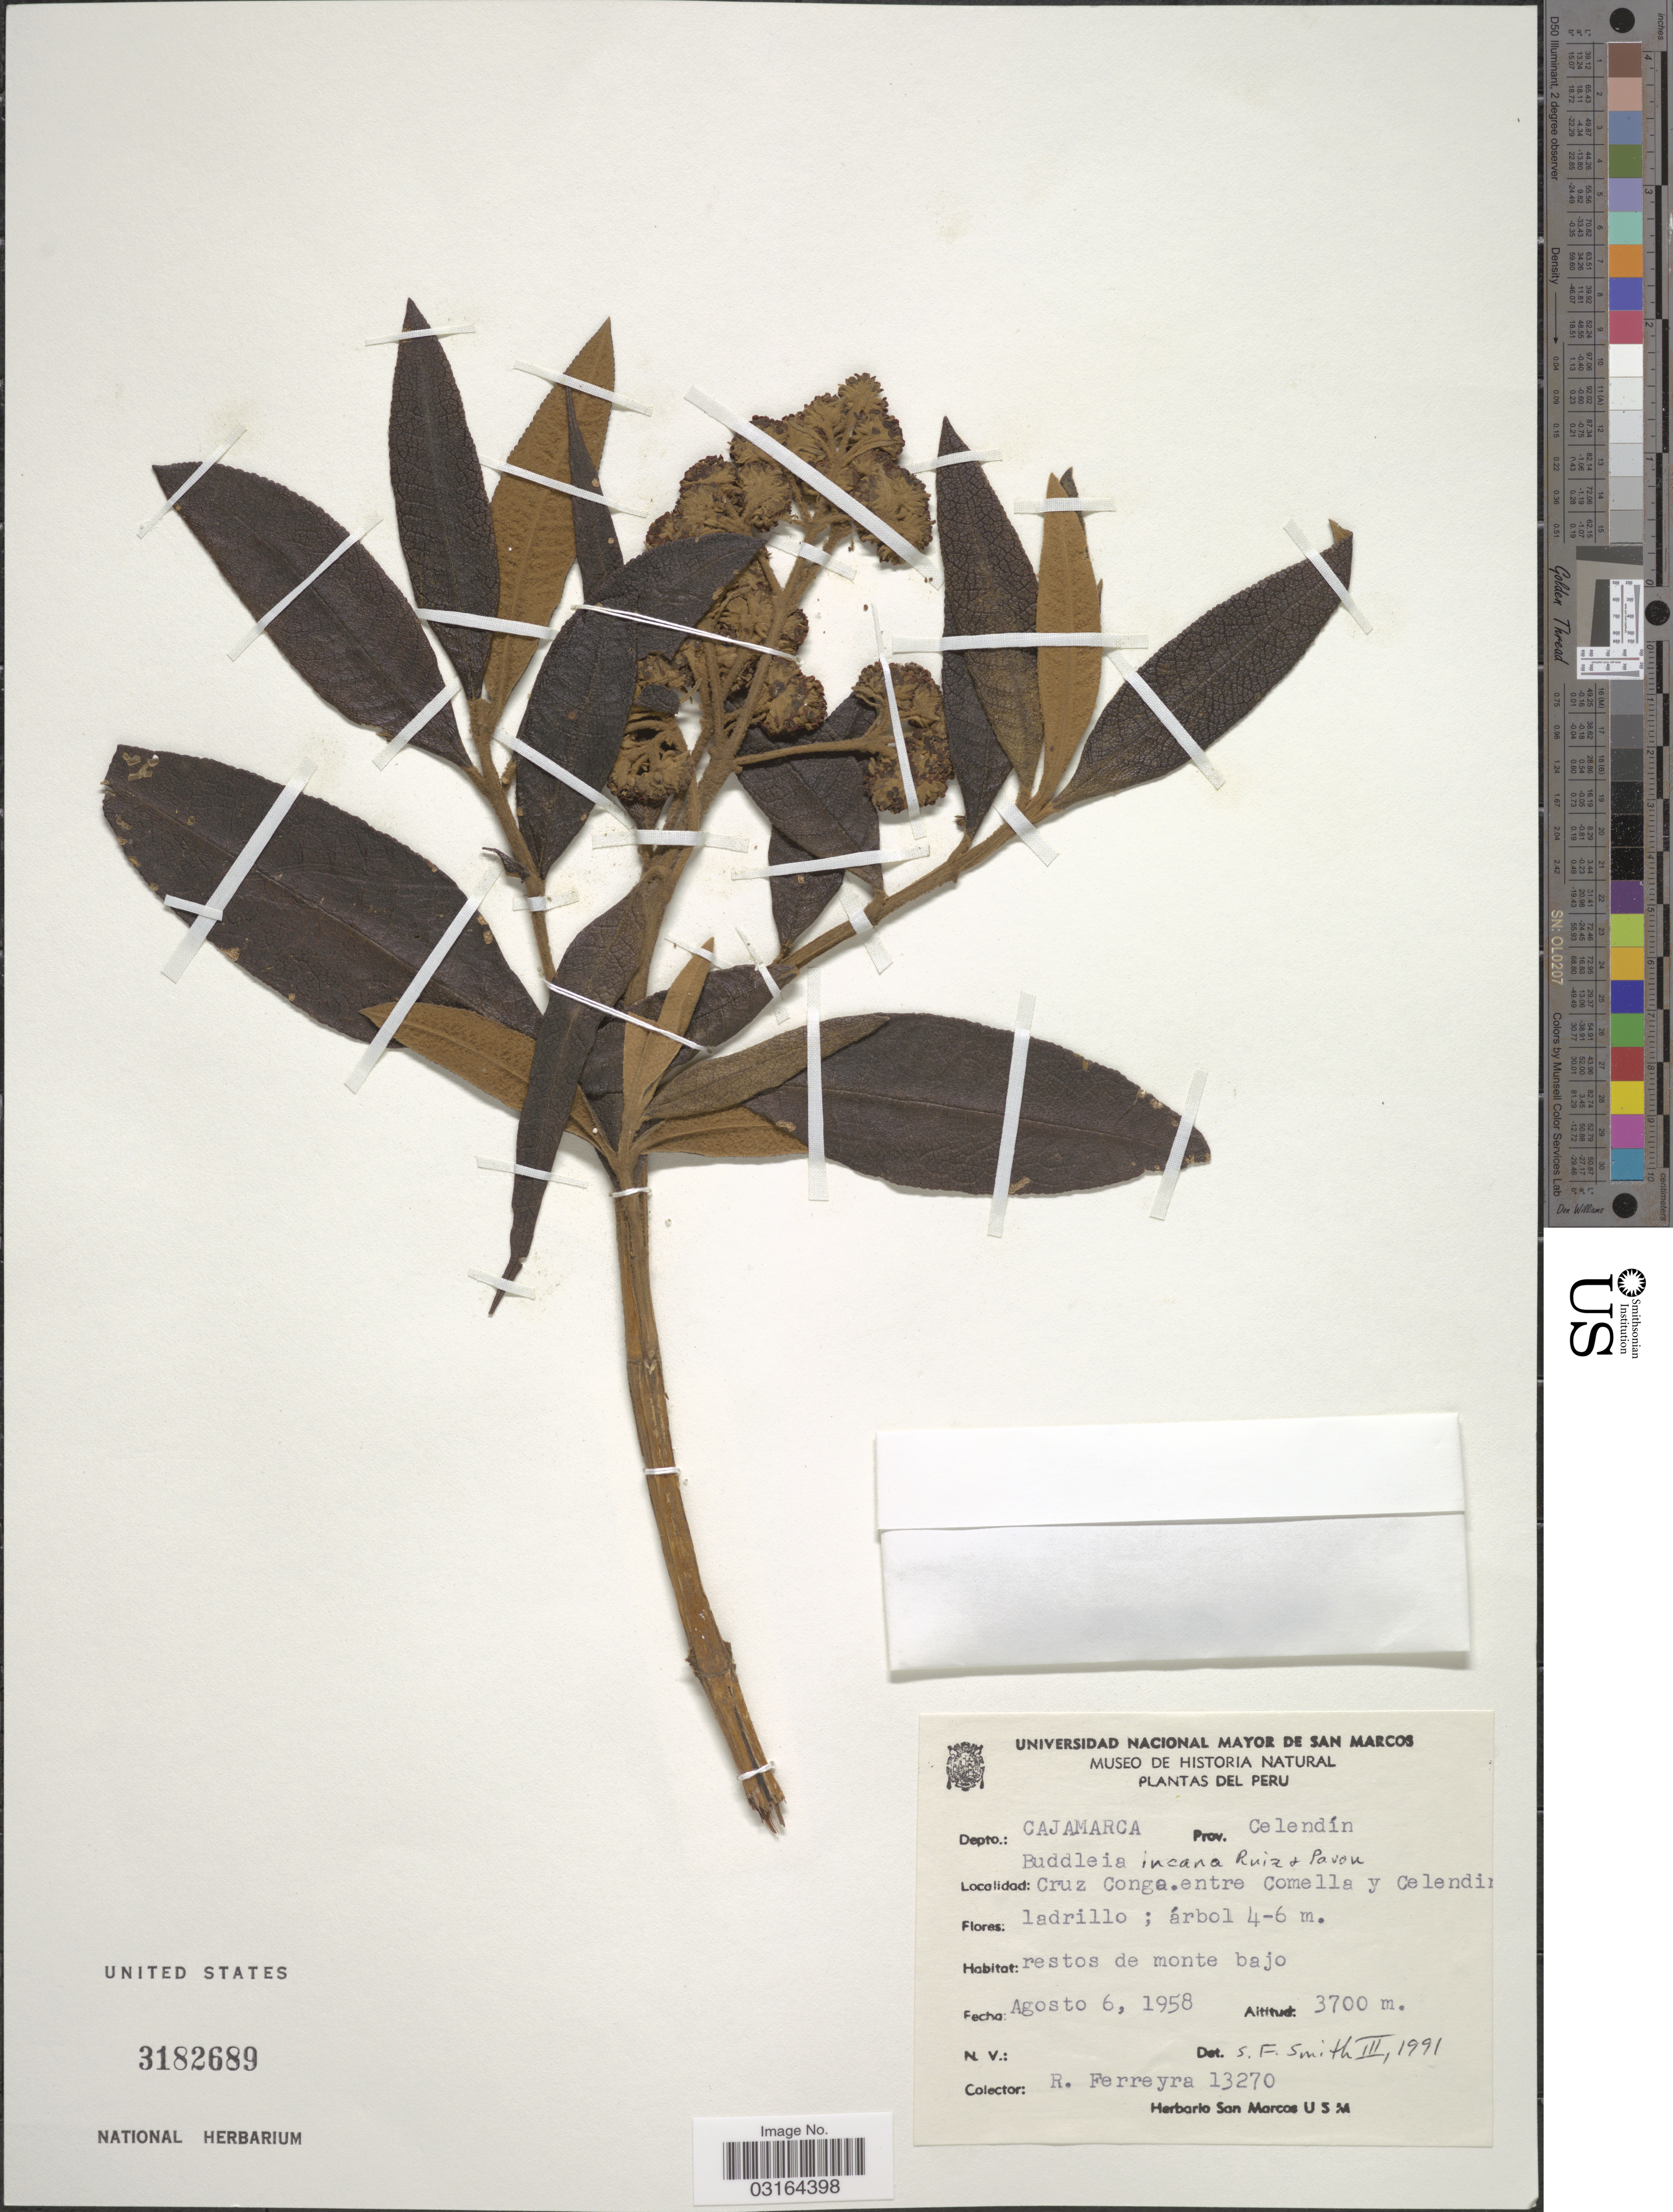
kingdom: Plantae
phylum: Tracheophyta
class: Magnoliopsida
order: Lamiales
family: Scrophulariaceae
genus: Buddleja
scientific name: Buddleja incana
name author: Ruiz & Pav.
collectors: R. A. Ferreyra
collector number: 13270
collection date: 1958-08-06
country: Peru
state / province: Cajamarca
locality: Depto. Cajamarca, Prov. Celendín, Cruz Congo, entre Comella y Celendin.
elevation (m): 3700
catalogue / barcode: US 3182689